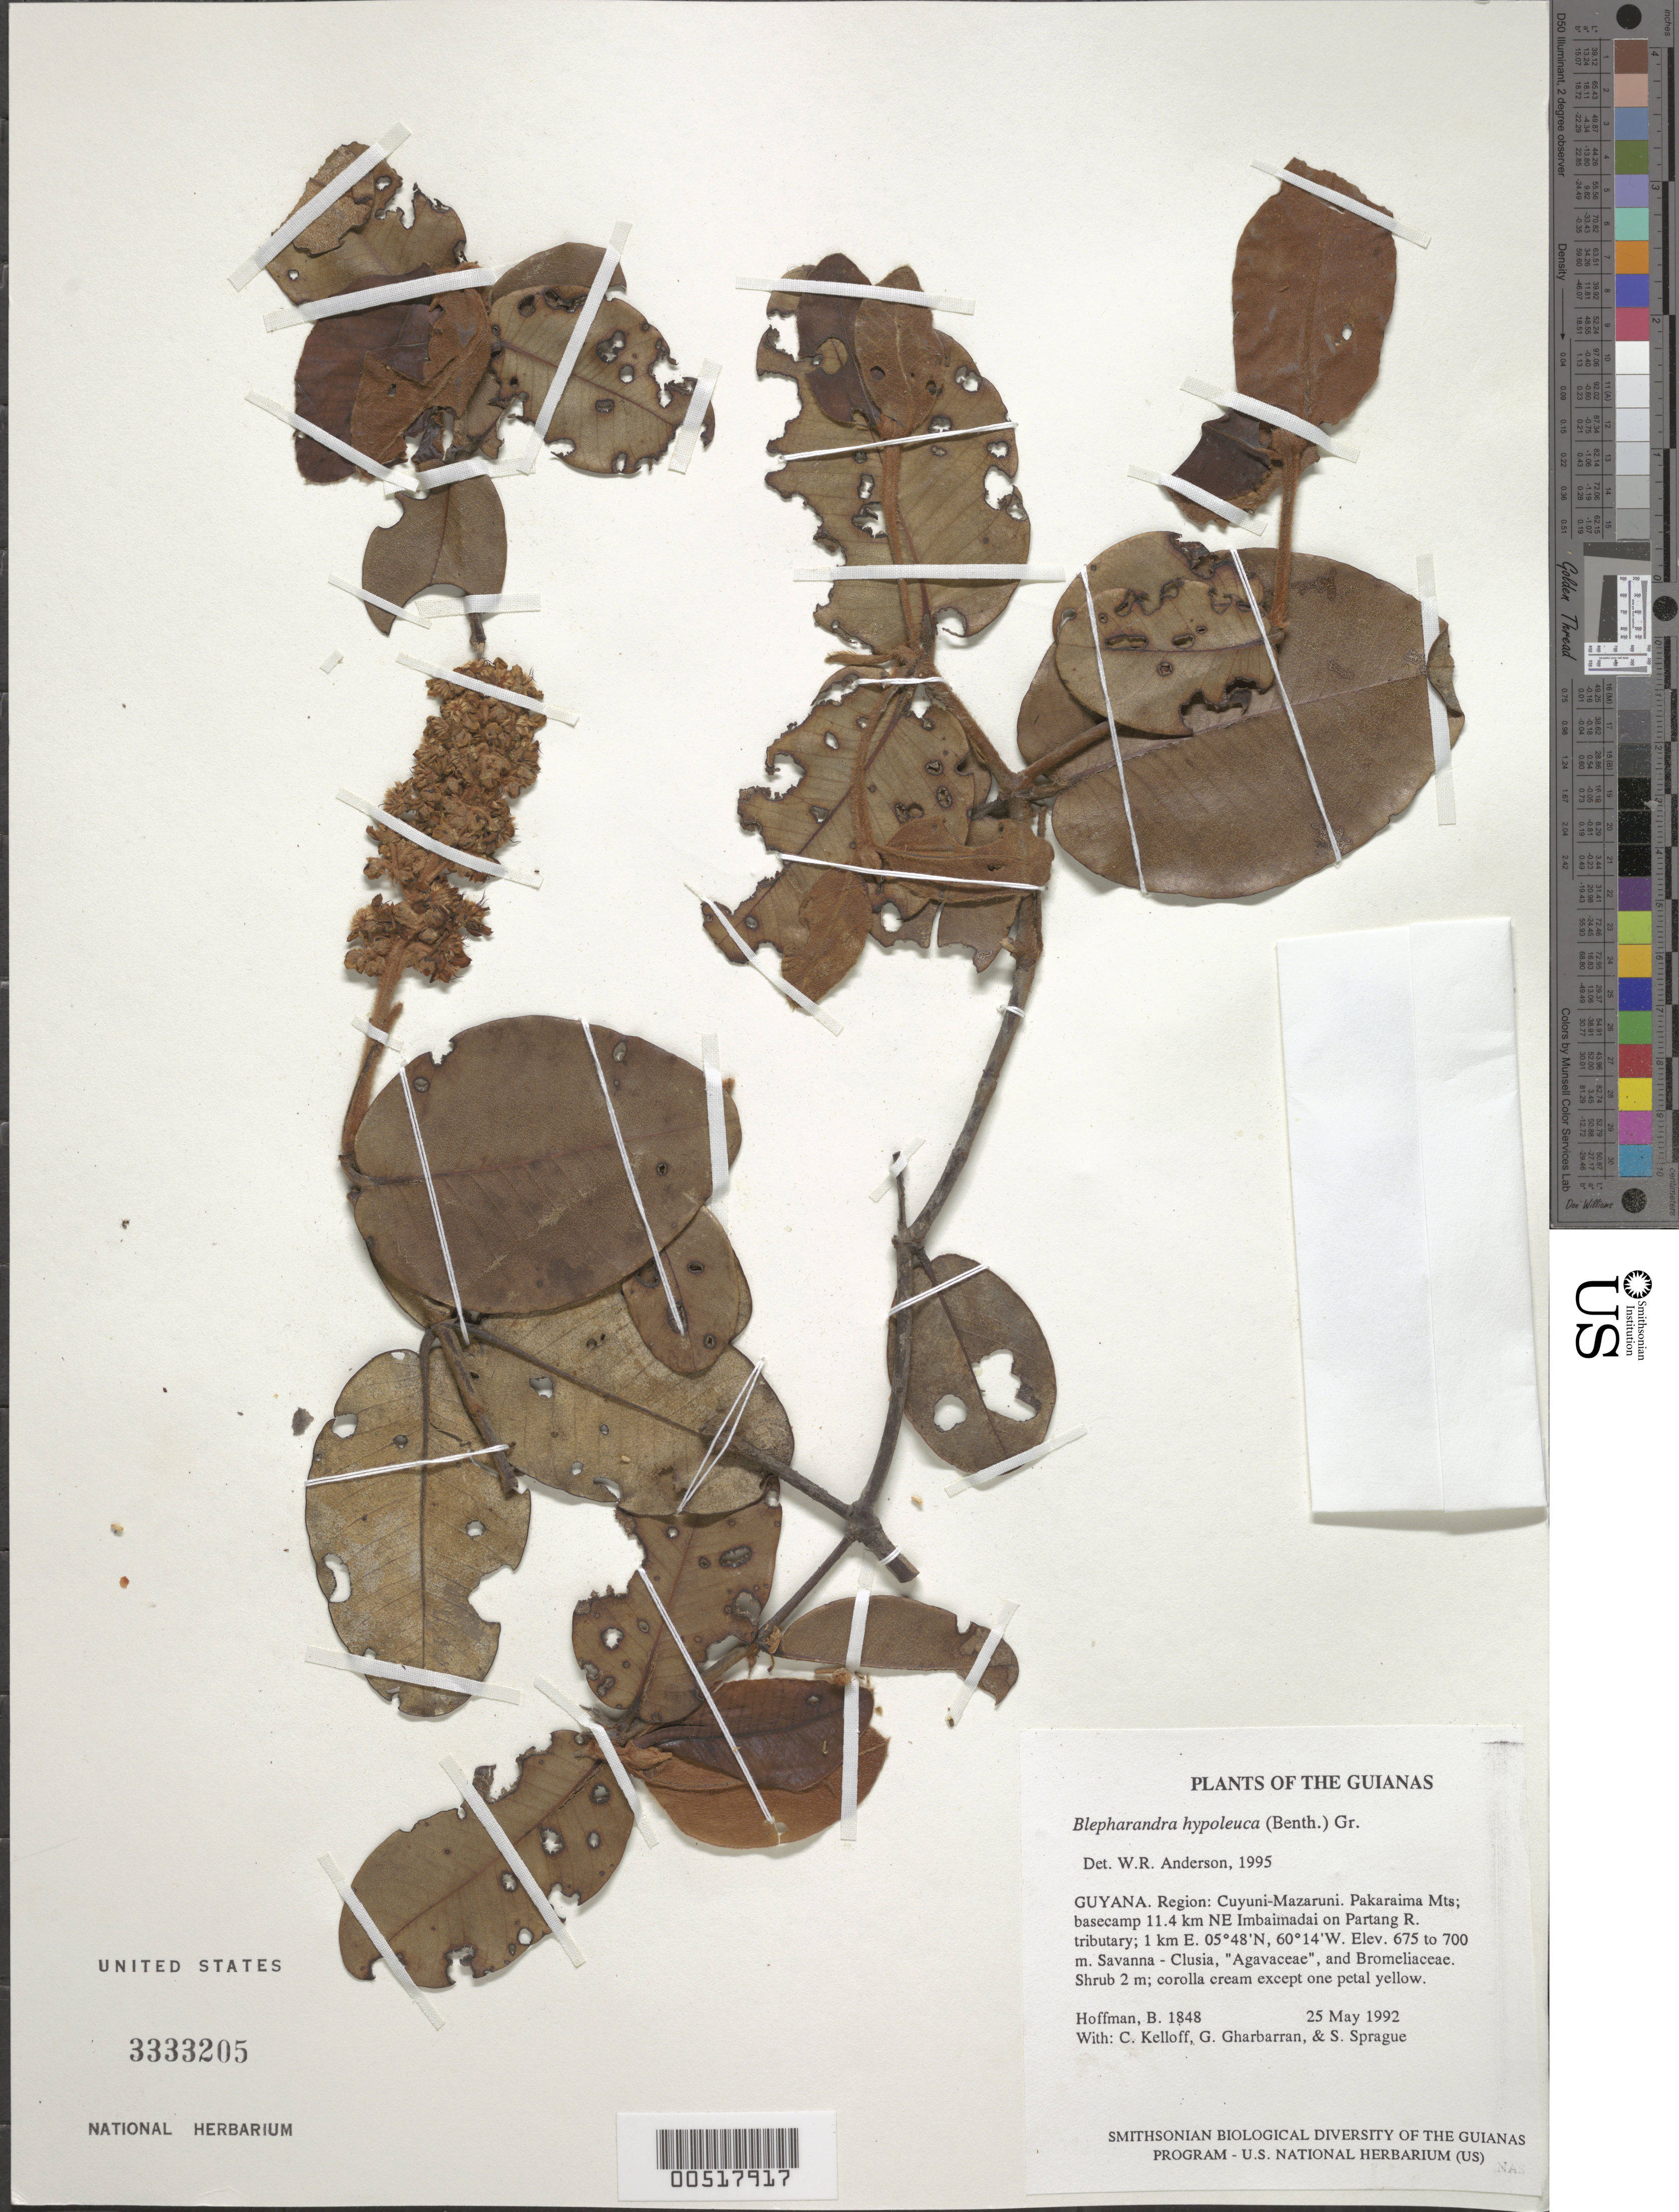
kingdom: Plantae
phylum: Tracheophyta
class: Magnoliopsida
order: Malpighiales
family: Malpighiaceae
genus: Blepharandra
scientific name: Blepharandra hypoleuca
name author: (Benth.) Griseb.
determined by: Anderson, W. R., (MICH), University of Michigan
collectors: B. Hoffman, C. L. Kelloff, G. Gharbarran & S. Sprague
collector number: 1848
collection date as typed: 25 May 1992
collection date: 1992-05-25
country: Guyana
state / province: Cuyuni-Mazaruni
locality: Pakaraima Mts; basecamp 11.4 km NE Imbaimadai on Partang River tributary; 1 km E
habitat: Savanna - Clusia, "Agavaceae", and Bromeliaceae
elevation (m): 675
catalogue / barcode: US 3333205